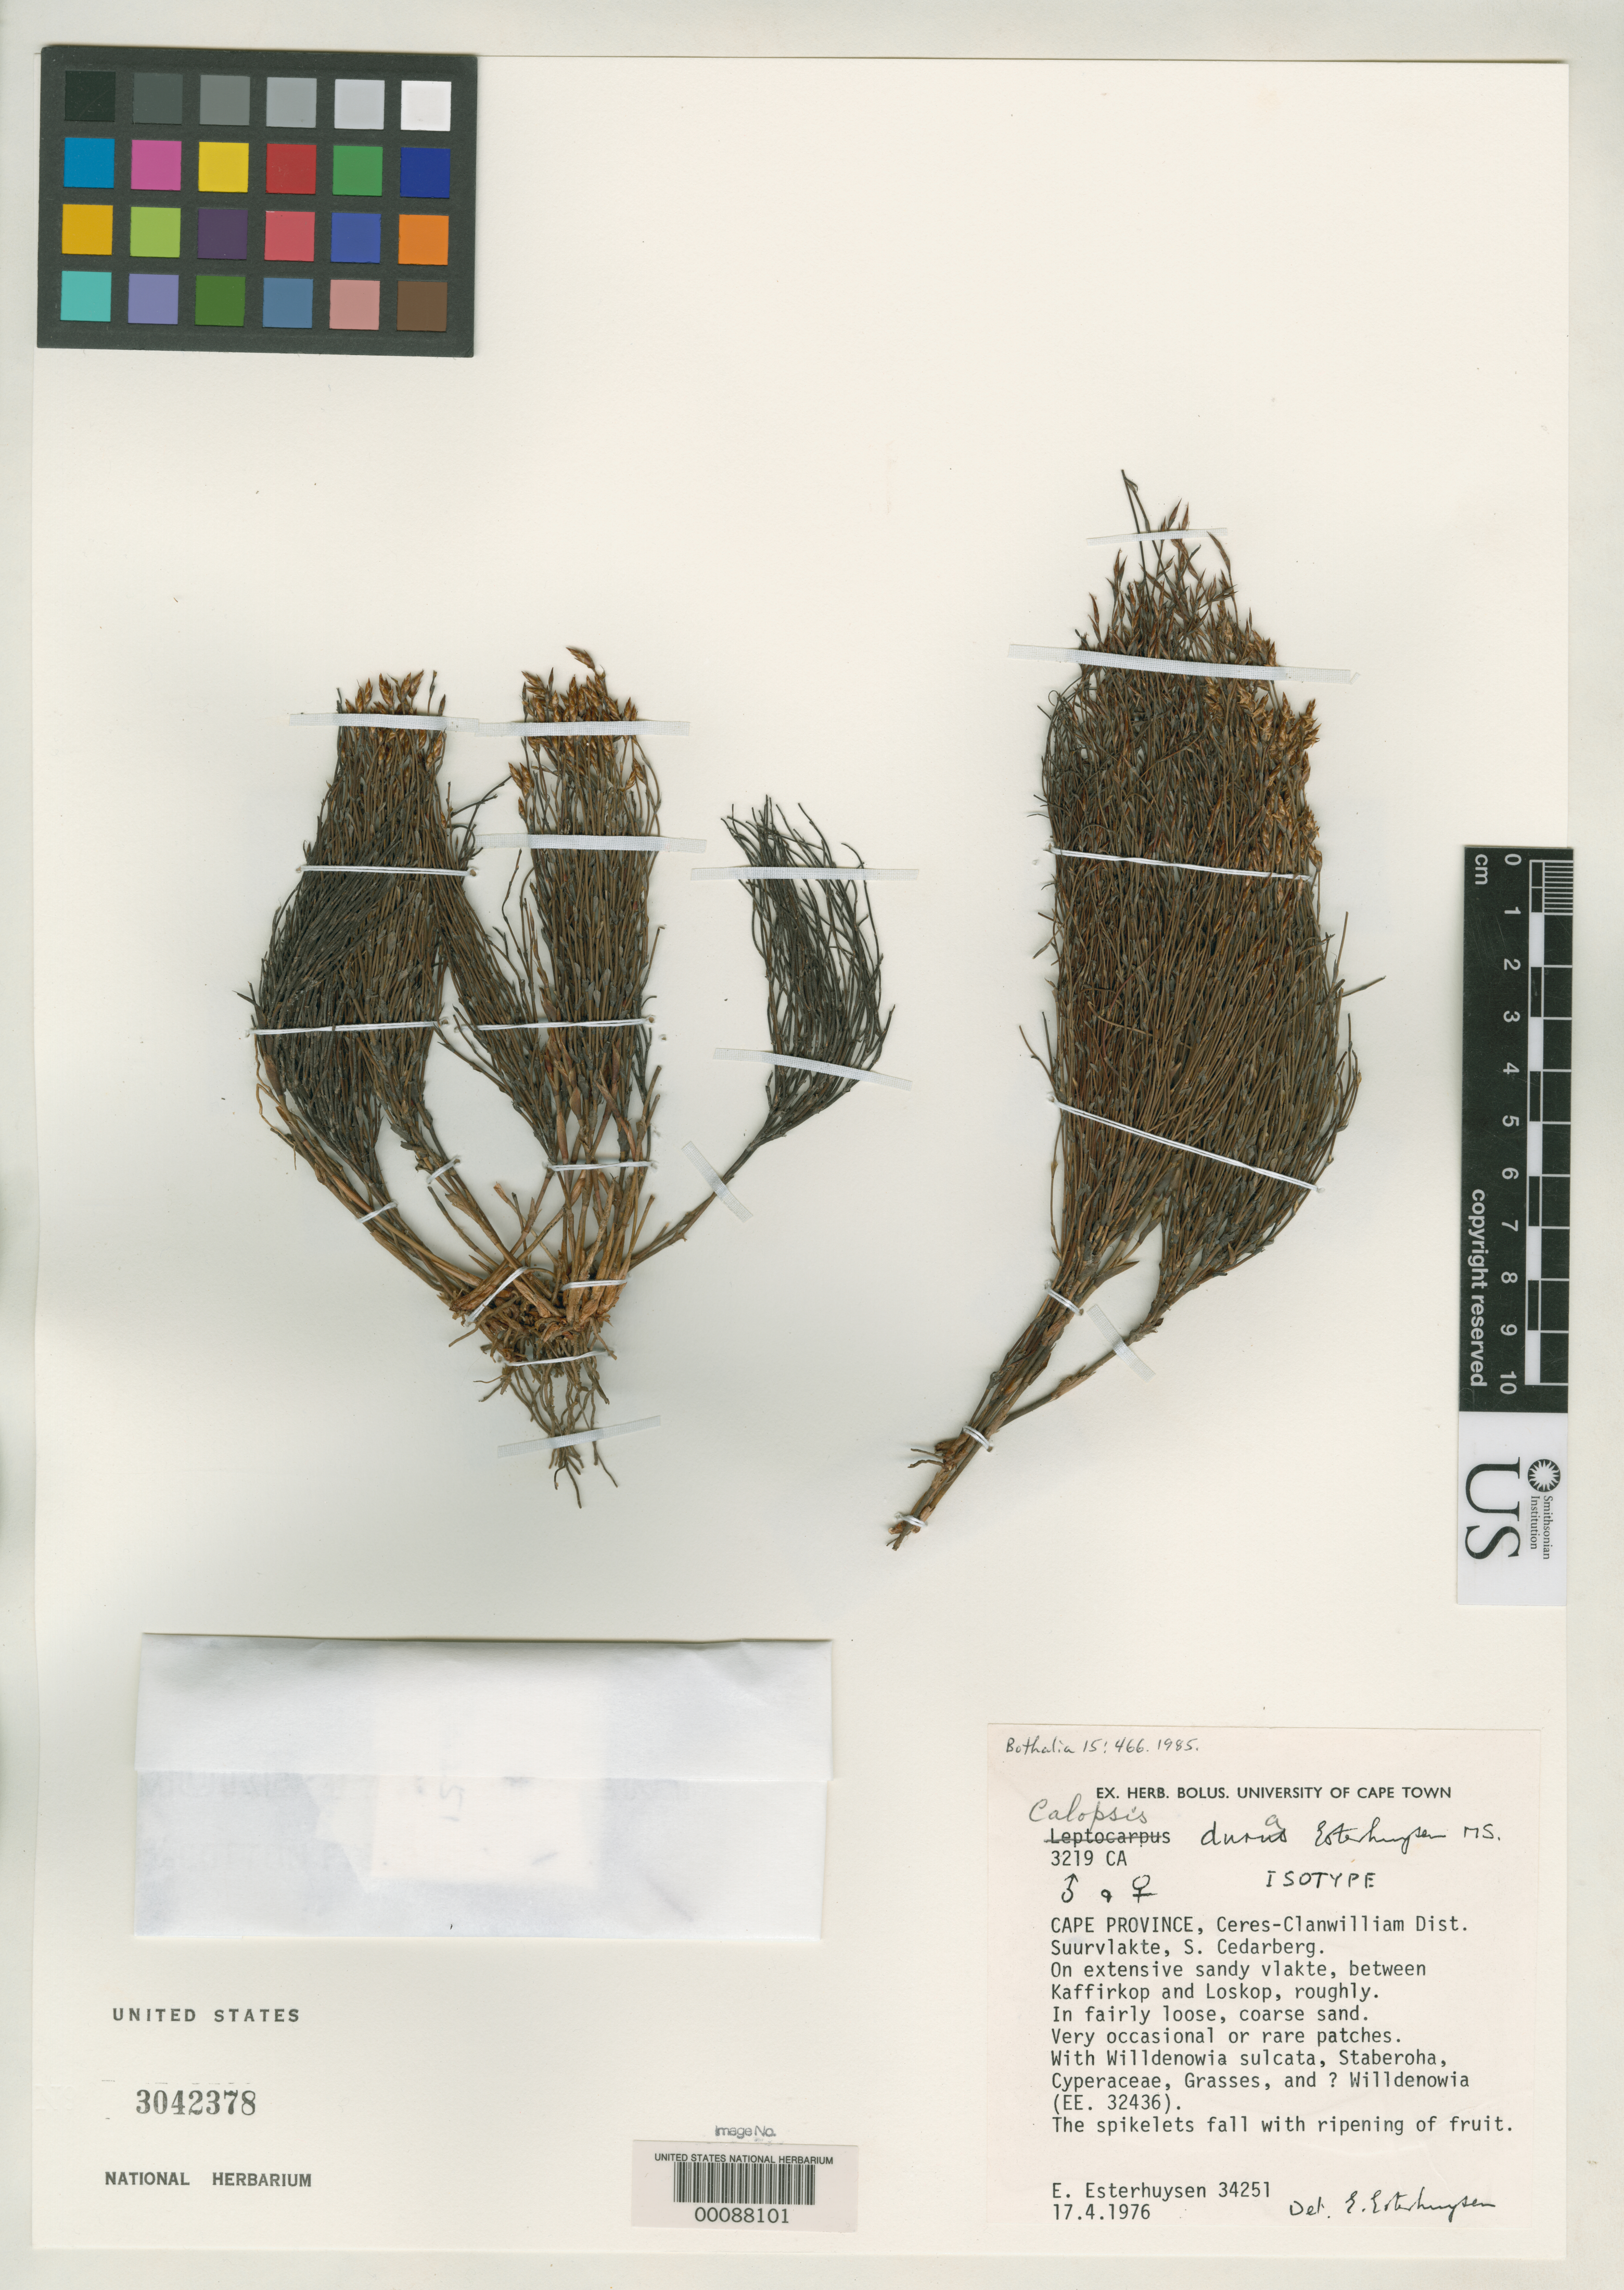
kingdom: Plantae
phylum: Tracheophyta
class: Liliopsida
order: Poales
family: Restionaceae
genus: Calopsis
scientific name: Calopsis dura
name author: Esterh.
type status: Isotype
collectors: E. E. Esterhuysen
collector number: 34251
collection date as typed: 17 Apr 1976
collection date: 1976-04-17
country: South Africa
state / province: Western Cape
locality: Ceres-Clanwilliam Dist.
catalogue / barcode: US 3042378